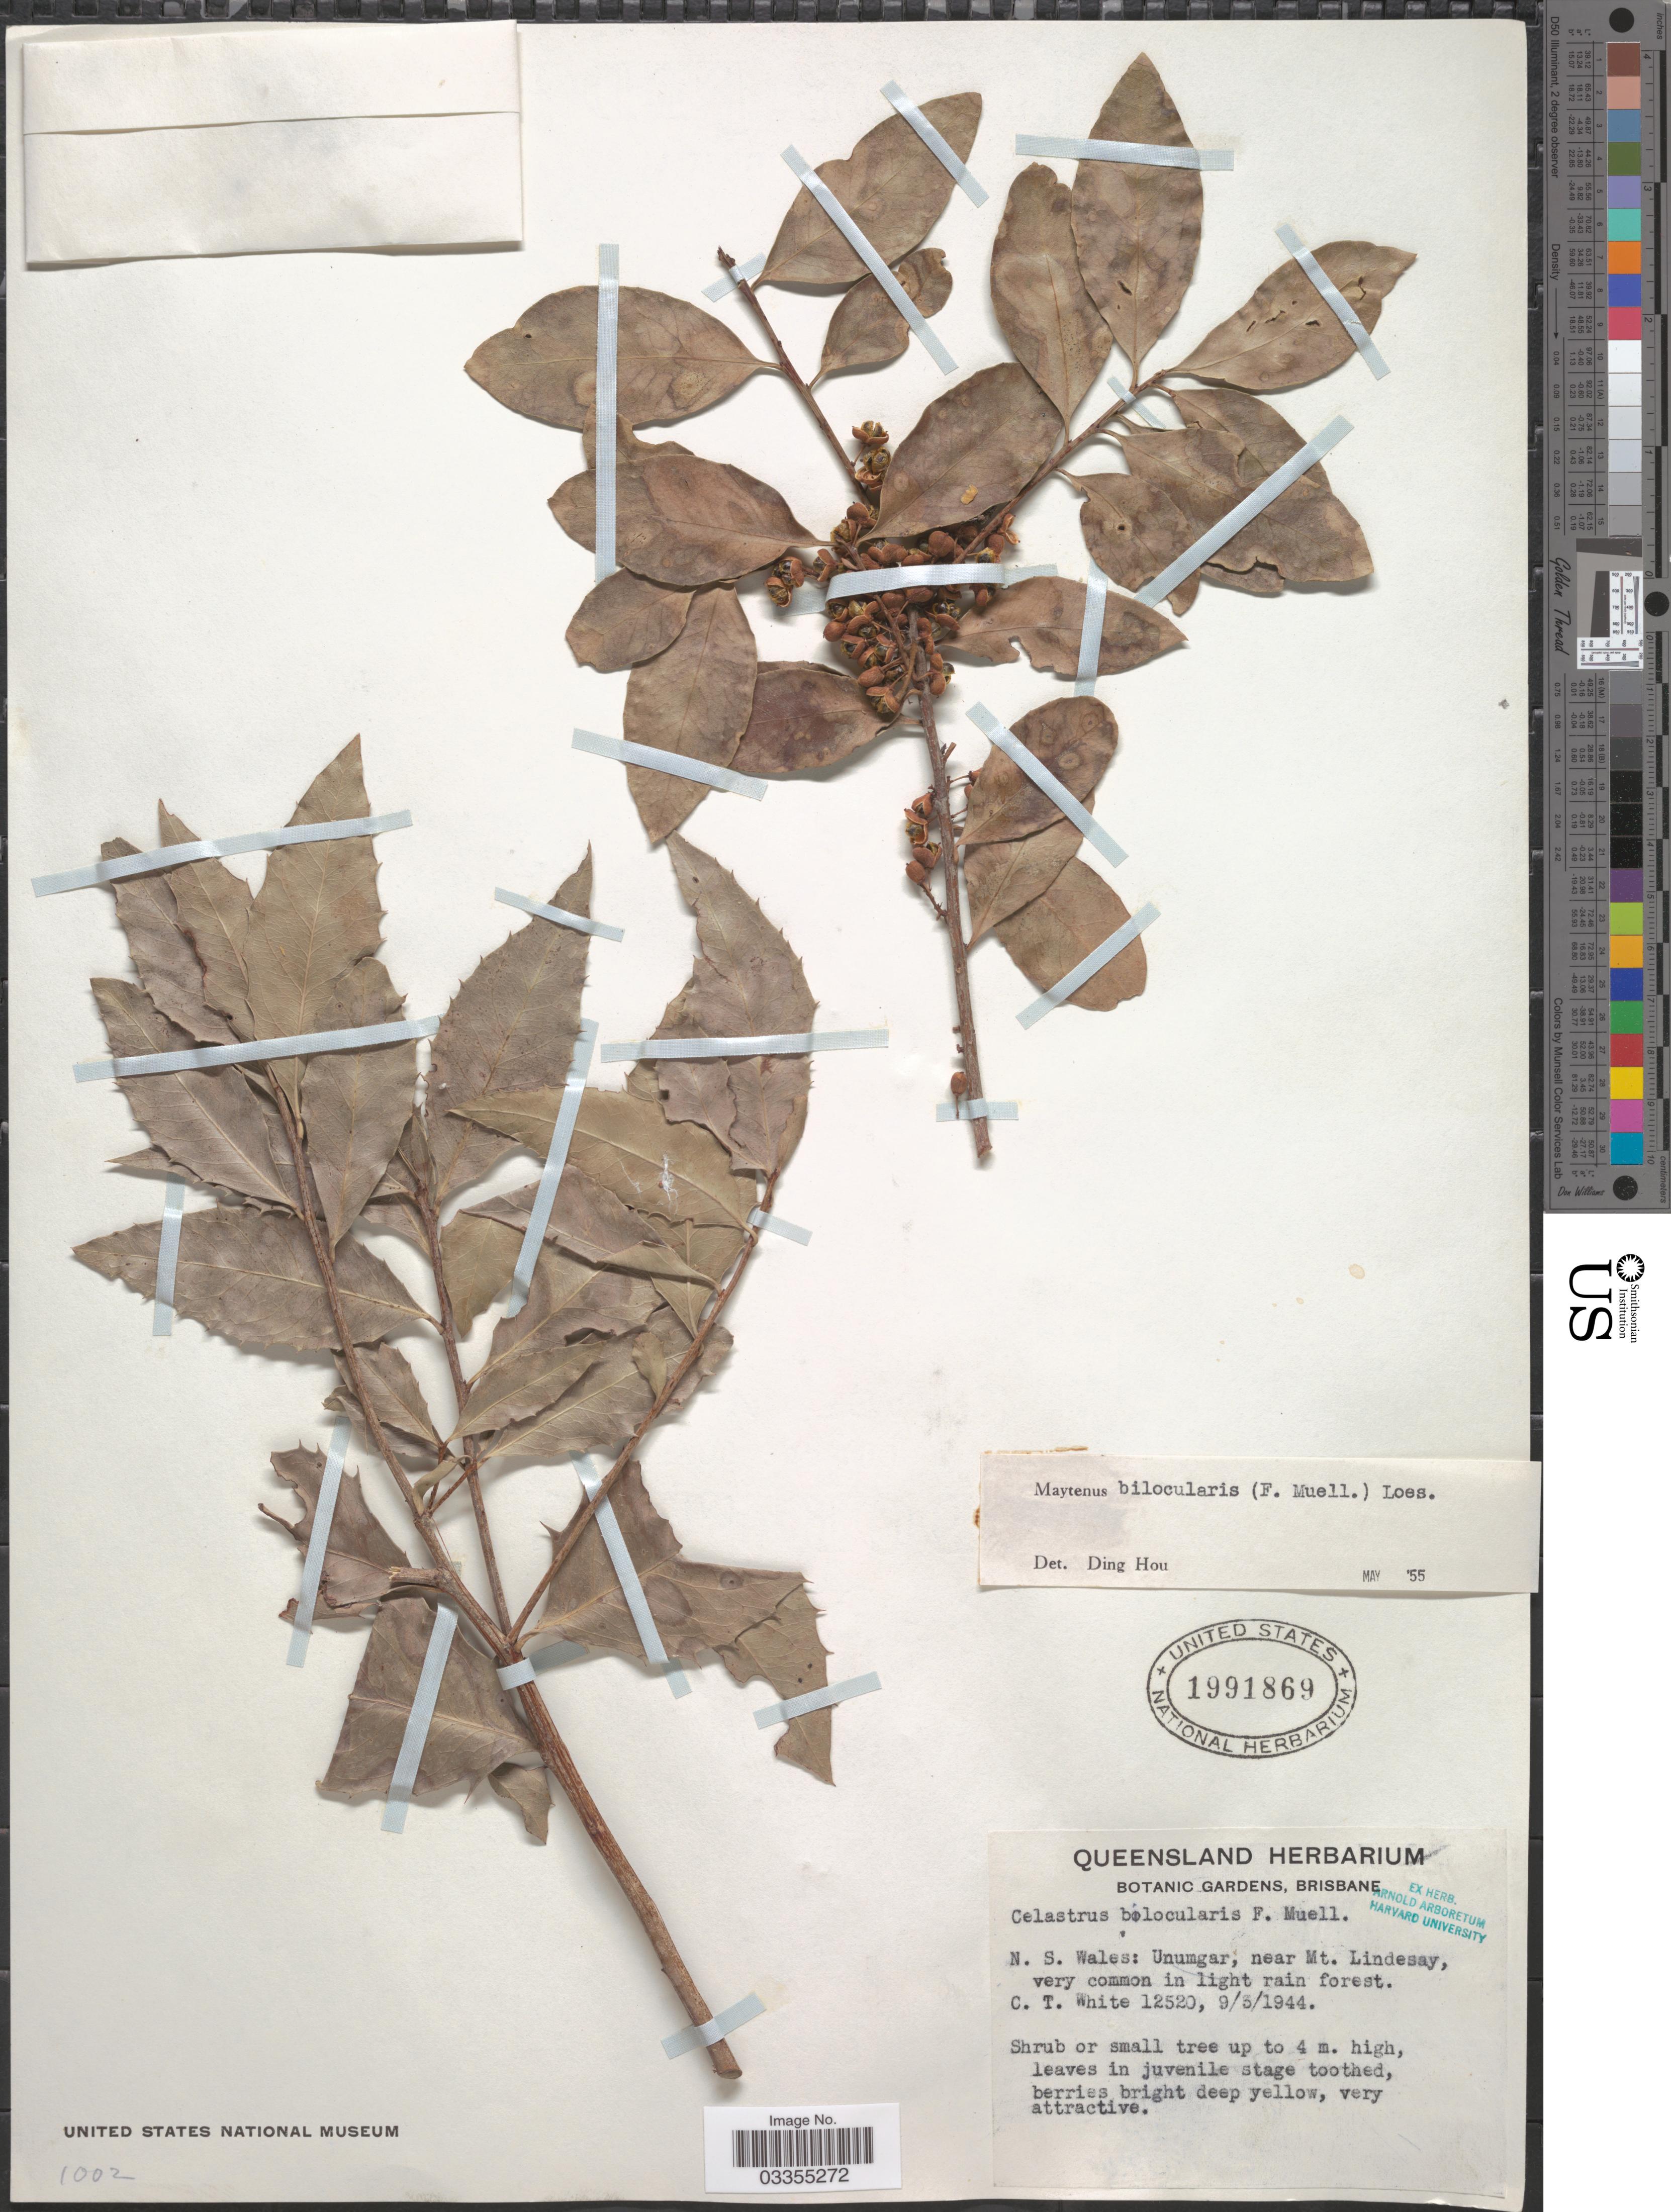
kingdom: Plantae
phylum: Tracheophyta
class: Magnoliopsida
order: Celastrales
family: Celastraceae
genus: Denhamia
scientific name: Denhamia bilocularis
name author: (F. Muell.) Simmons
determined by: Strong, Mark T., (BOT), Smithsonian Institution - National Museum of Natural History (UNITED STATES)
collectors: C. T. White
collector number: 12520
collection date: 1944-03-09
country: Australia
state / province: New South Wales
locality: Unumgar, near Mt. Lindesay.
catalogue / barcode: US 1991869